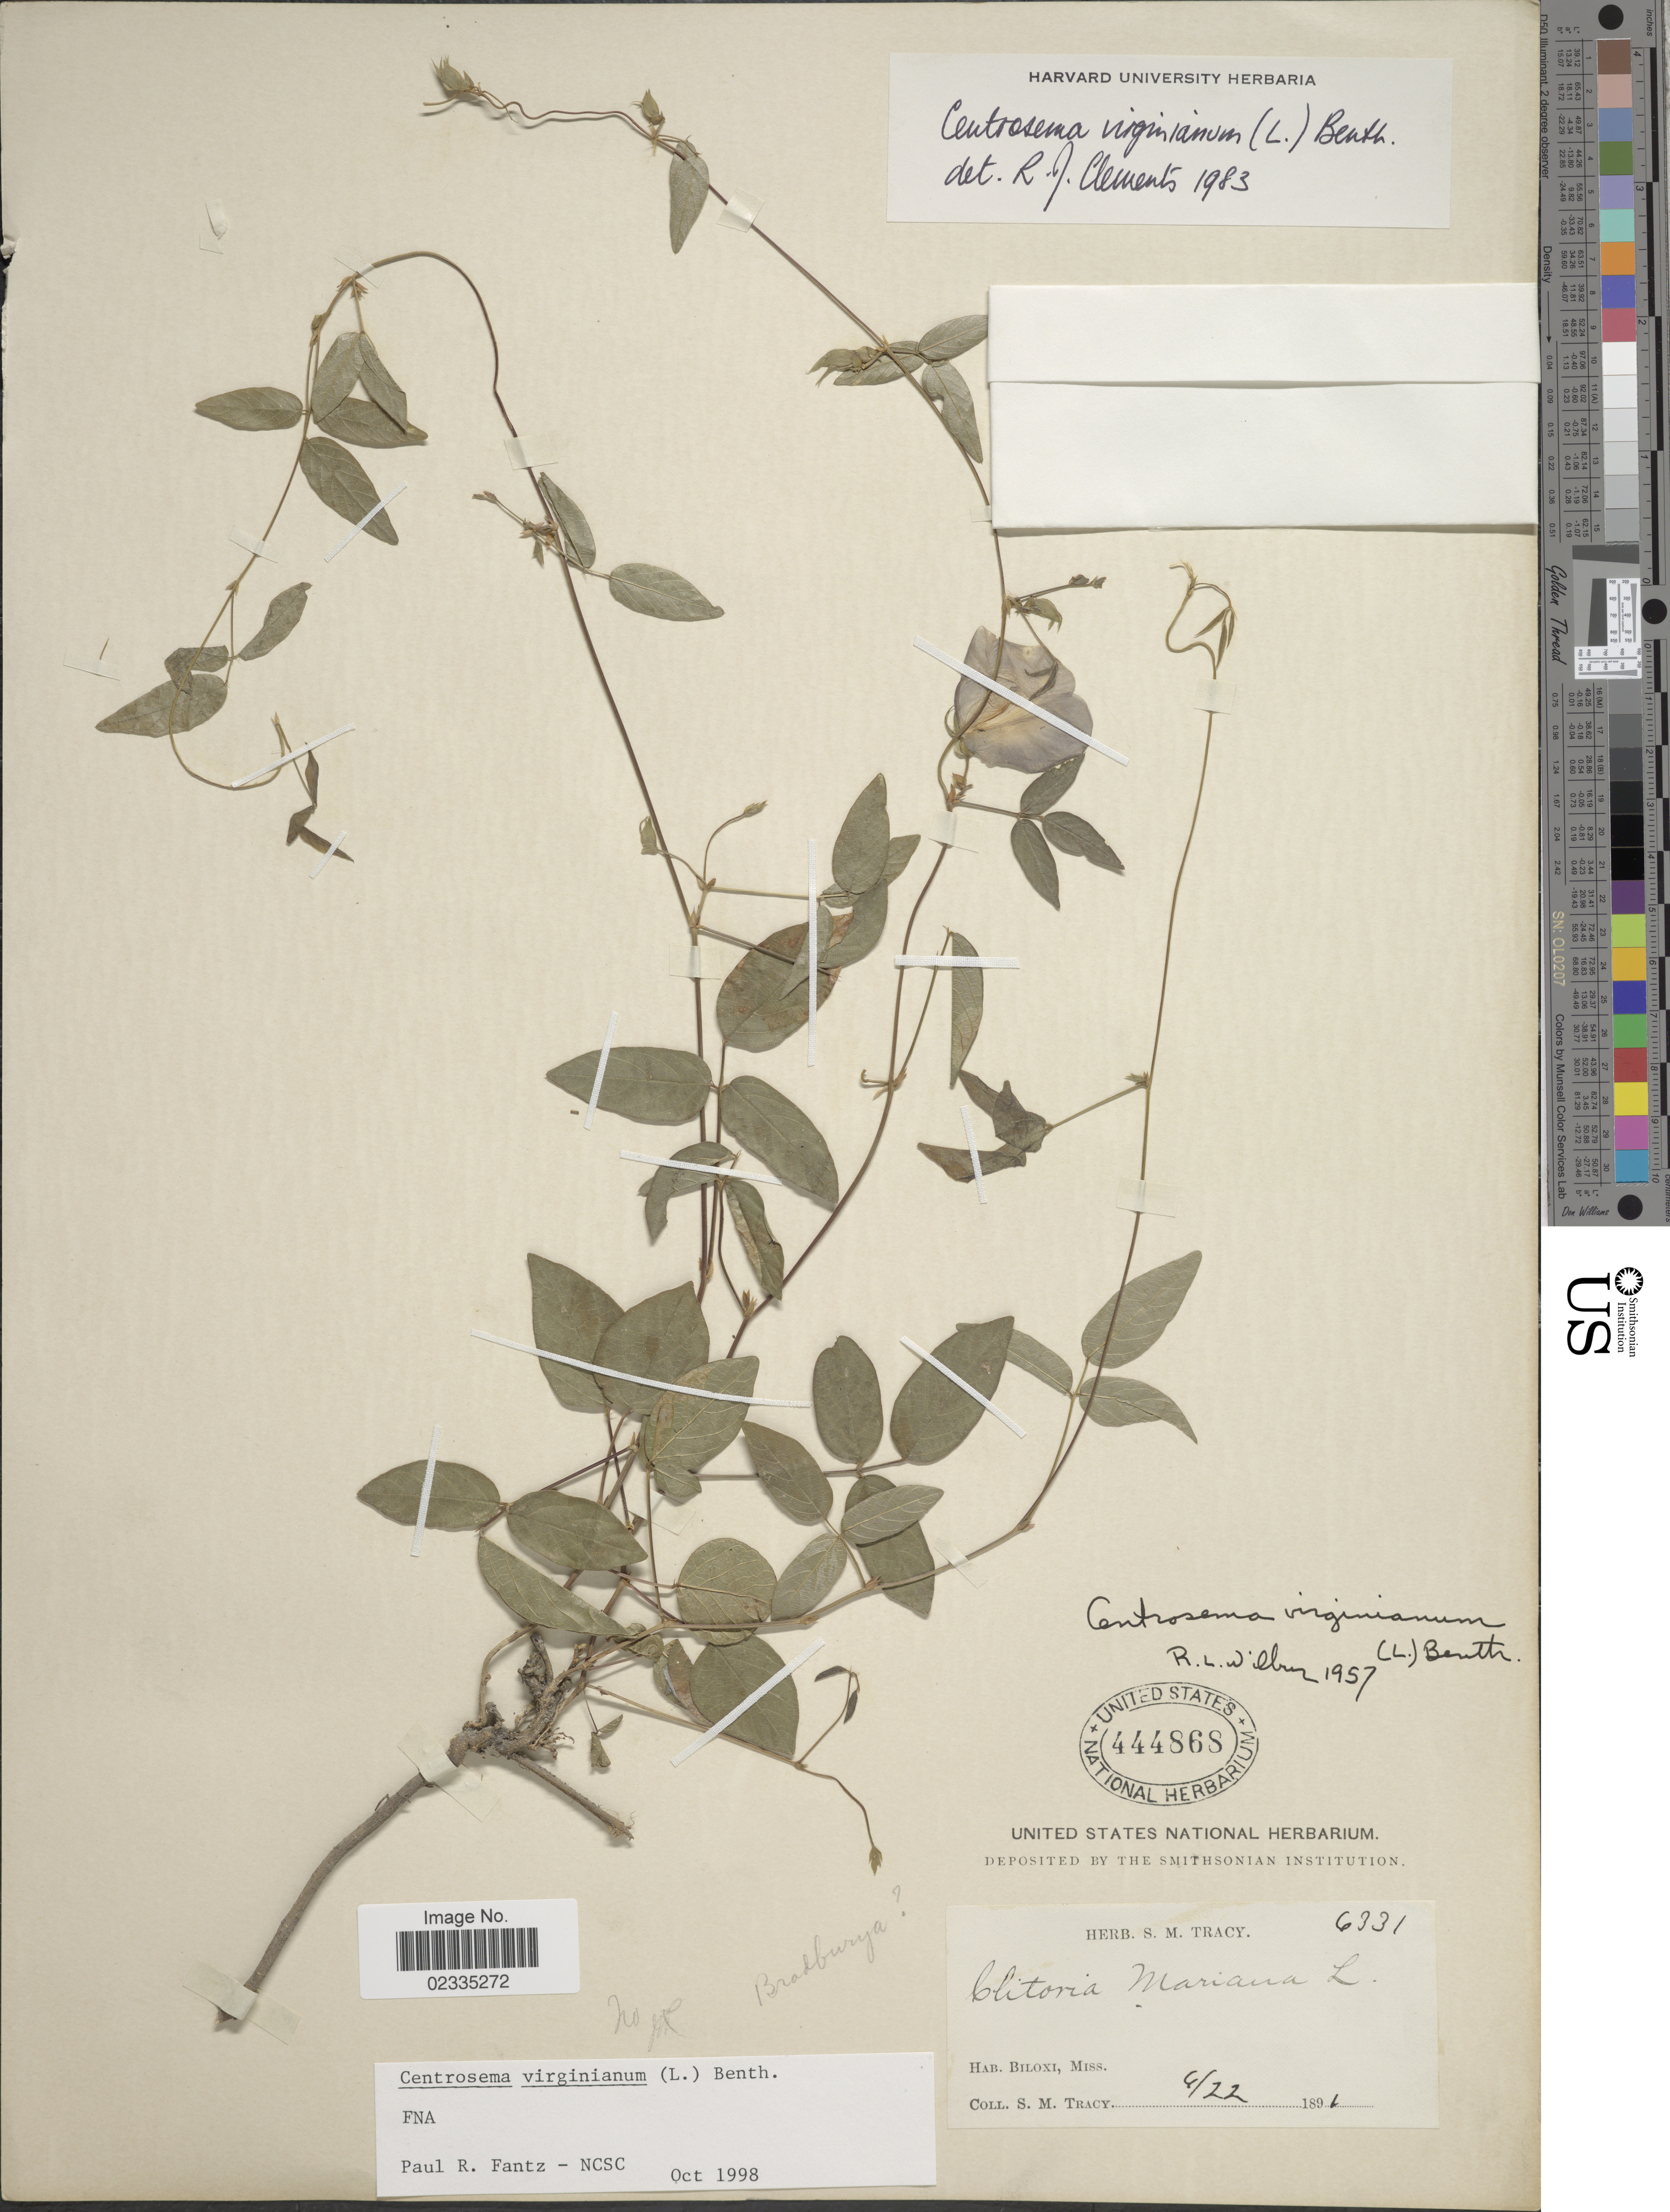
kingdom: Plantae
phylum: Tracheophyta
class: Magnoliopsida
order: Fabales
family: Fabaceae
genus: Centrosema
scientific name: Centrosema virginianum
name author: (L.) Benth.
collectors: S. M. Tracy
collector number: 6331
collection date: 1891-04-22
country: United States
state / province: Mississippi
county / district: Harrison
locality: Biloxi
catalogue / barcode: US 444868